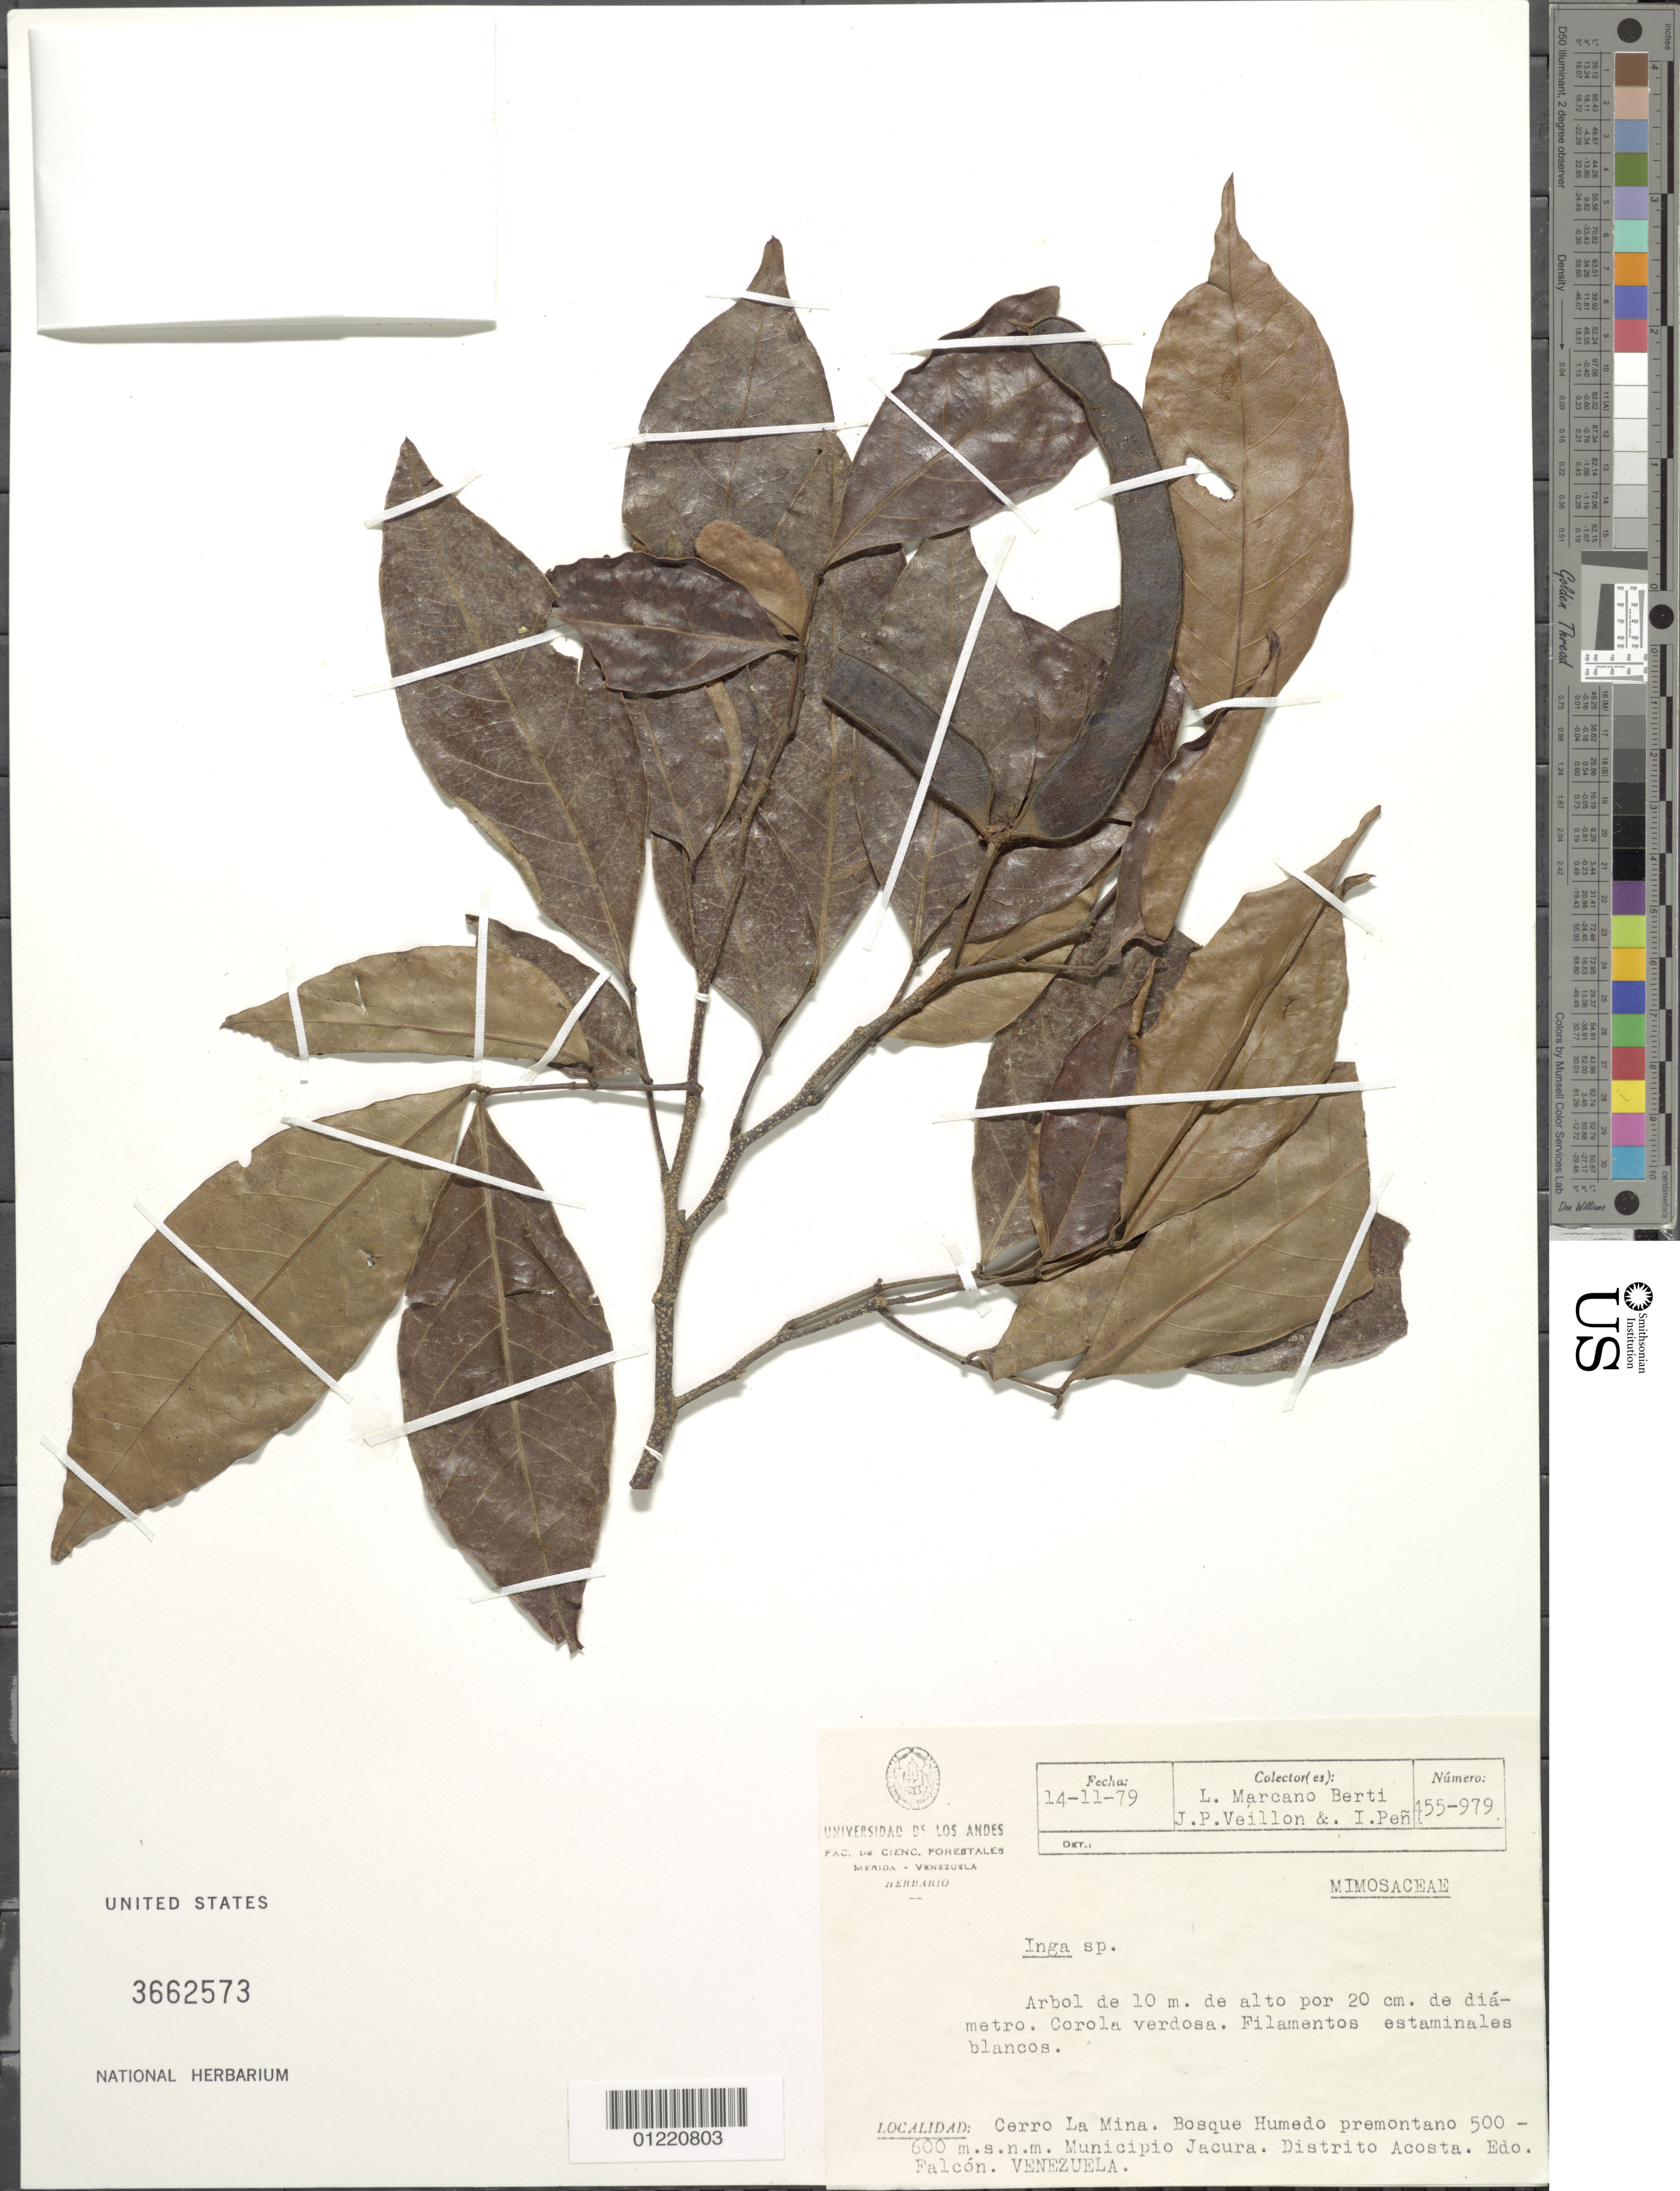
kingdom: Plantae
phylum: Tracheophyta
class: Magnoliopsida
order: Fabales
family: Fabaceae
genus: Inga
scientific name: Inga sp.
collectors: L. Marcano-Berti, J. Veillon & I. Pena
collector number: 155-979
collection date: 1979-11-14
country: Venezuela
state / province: Falcón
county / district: Jacura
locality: Cerro la Mina. Municipio Jacura. Dist. Acosta.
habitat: Bosque humedo.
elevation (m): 500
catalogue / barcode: US 3662573